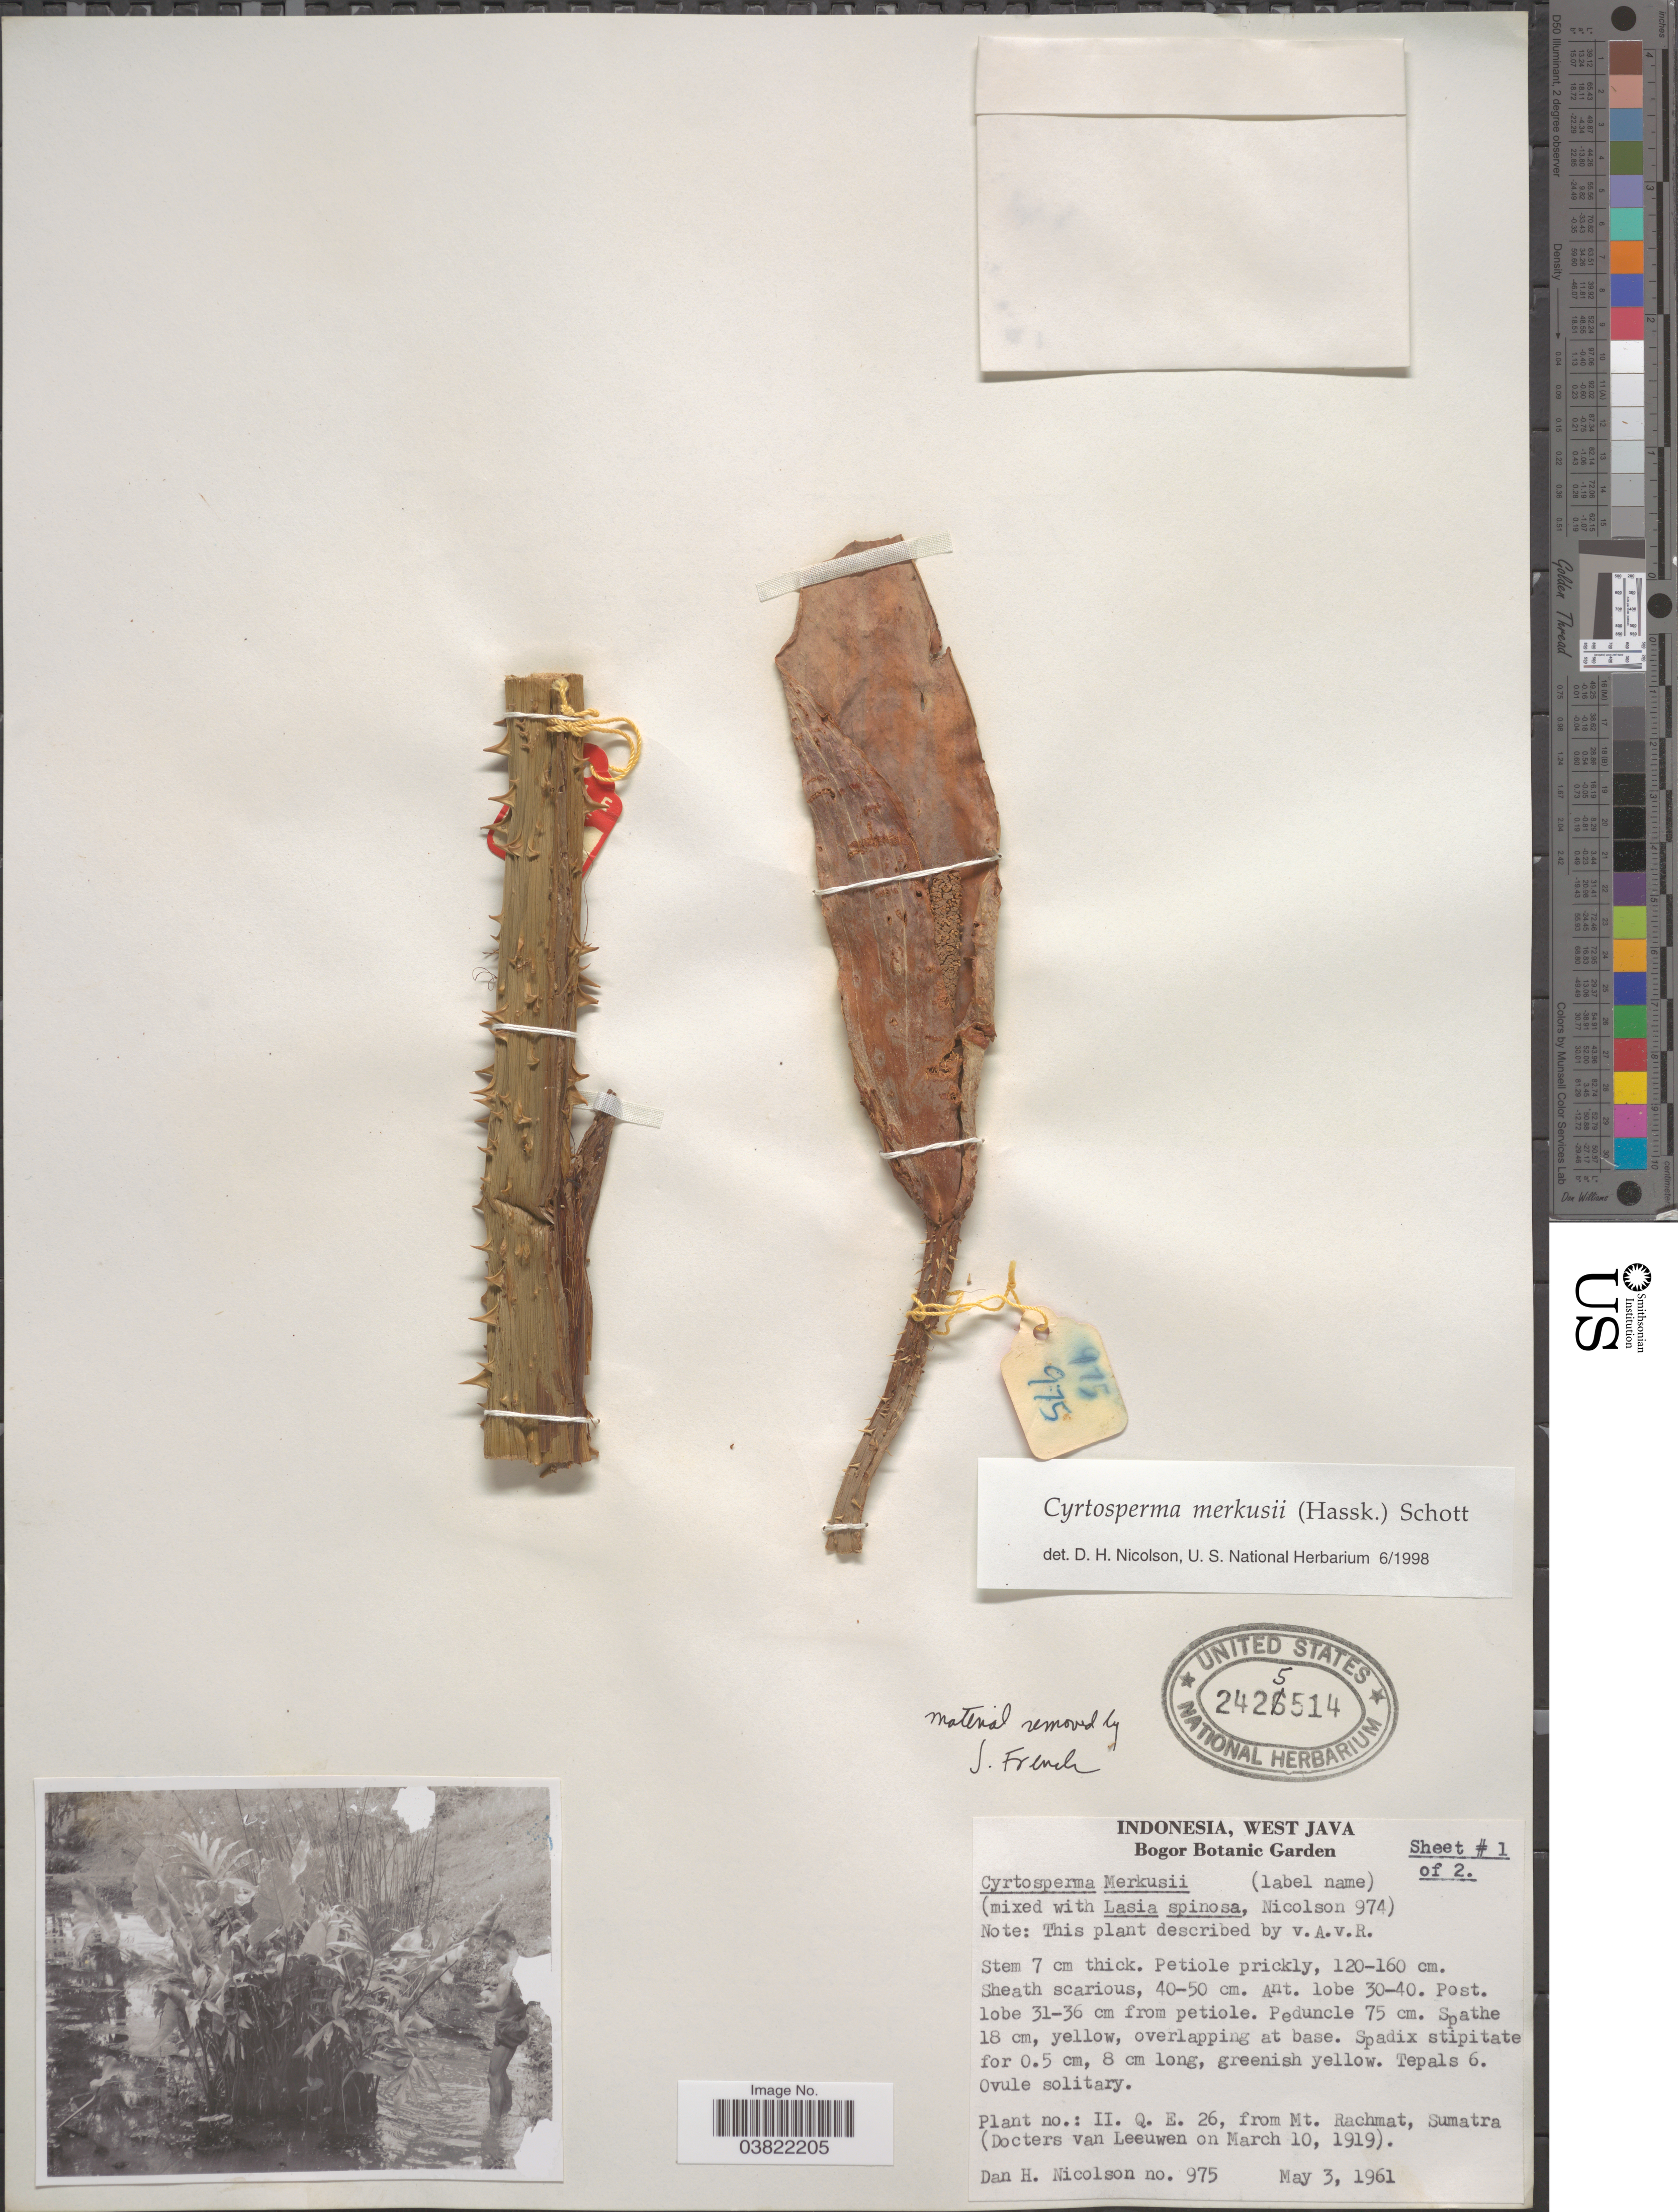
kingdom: Plantae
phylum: Tracheophyta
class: Liliopsida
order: Alismatales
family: Araceae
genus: Cyrtosperma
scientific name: Cyrtosperma merkusii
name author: (Hassk.) Schott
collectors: D. H. Nicolson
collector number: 975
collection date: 1961-05-03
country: Indonesia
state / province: Java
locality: West Java. Bogor Botanic Garden.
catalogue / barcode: US 2425514